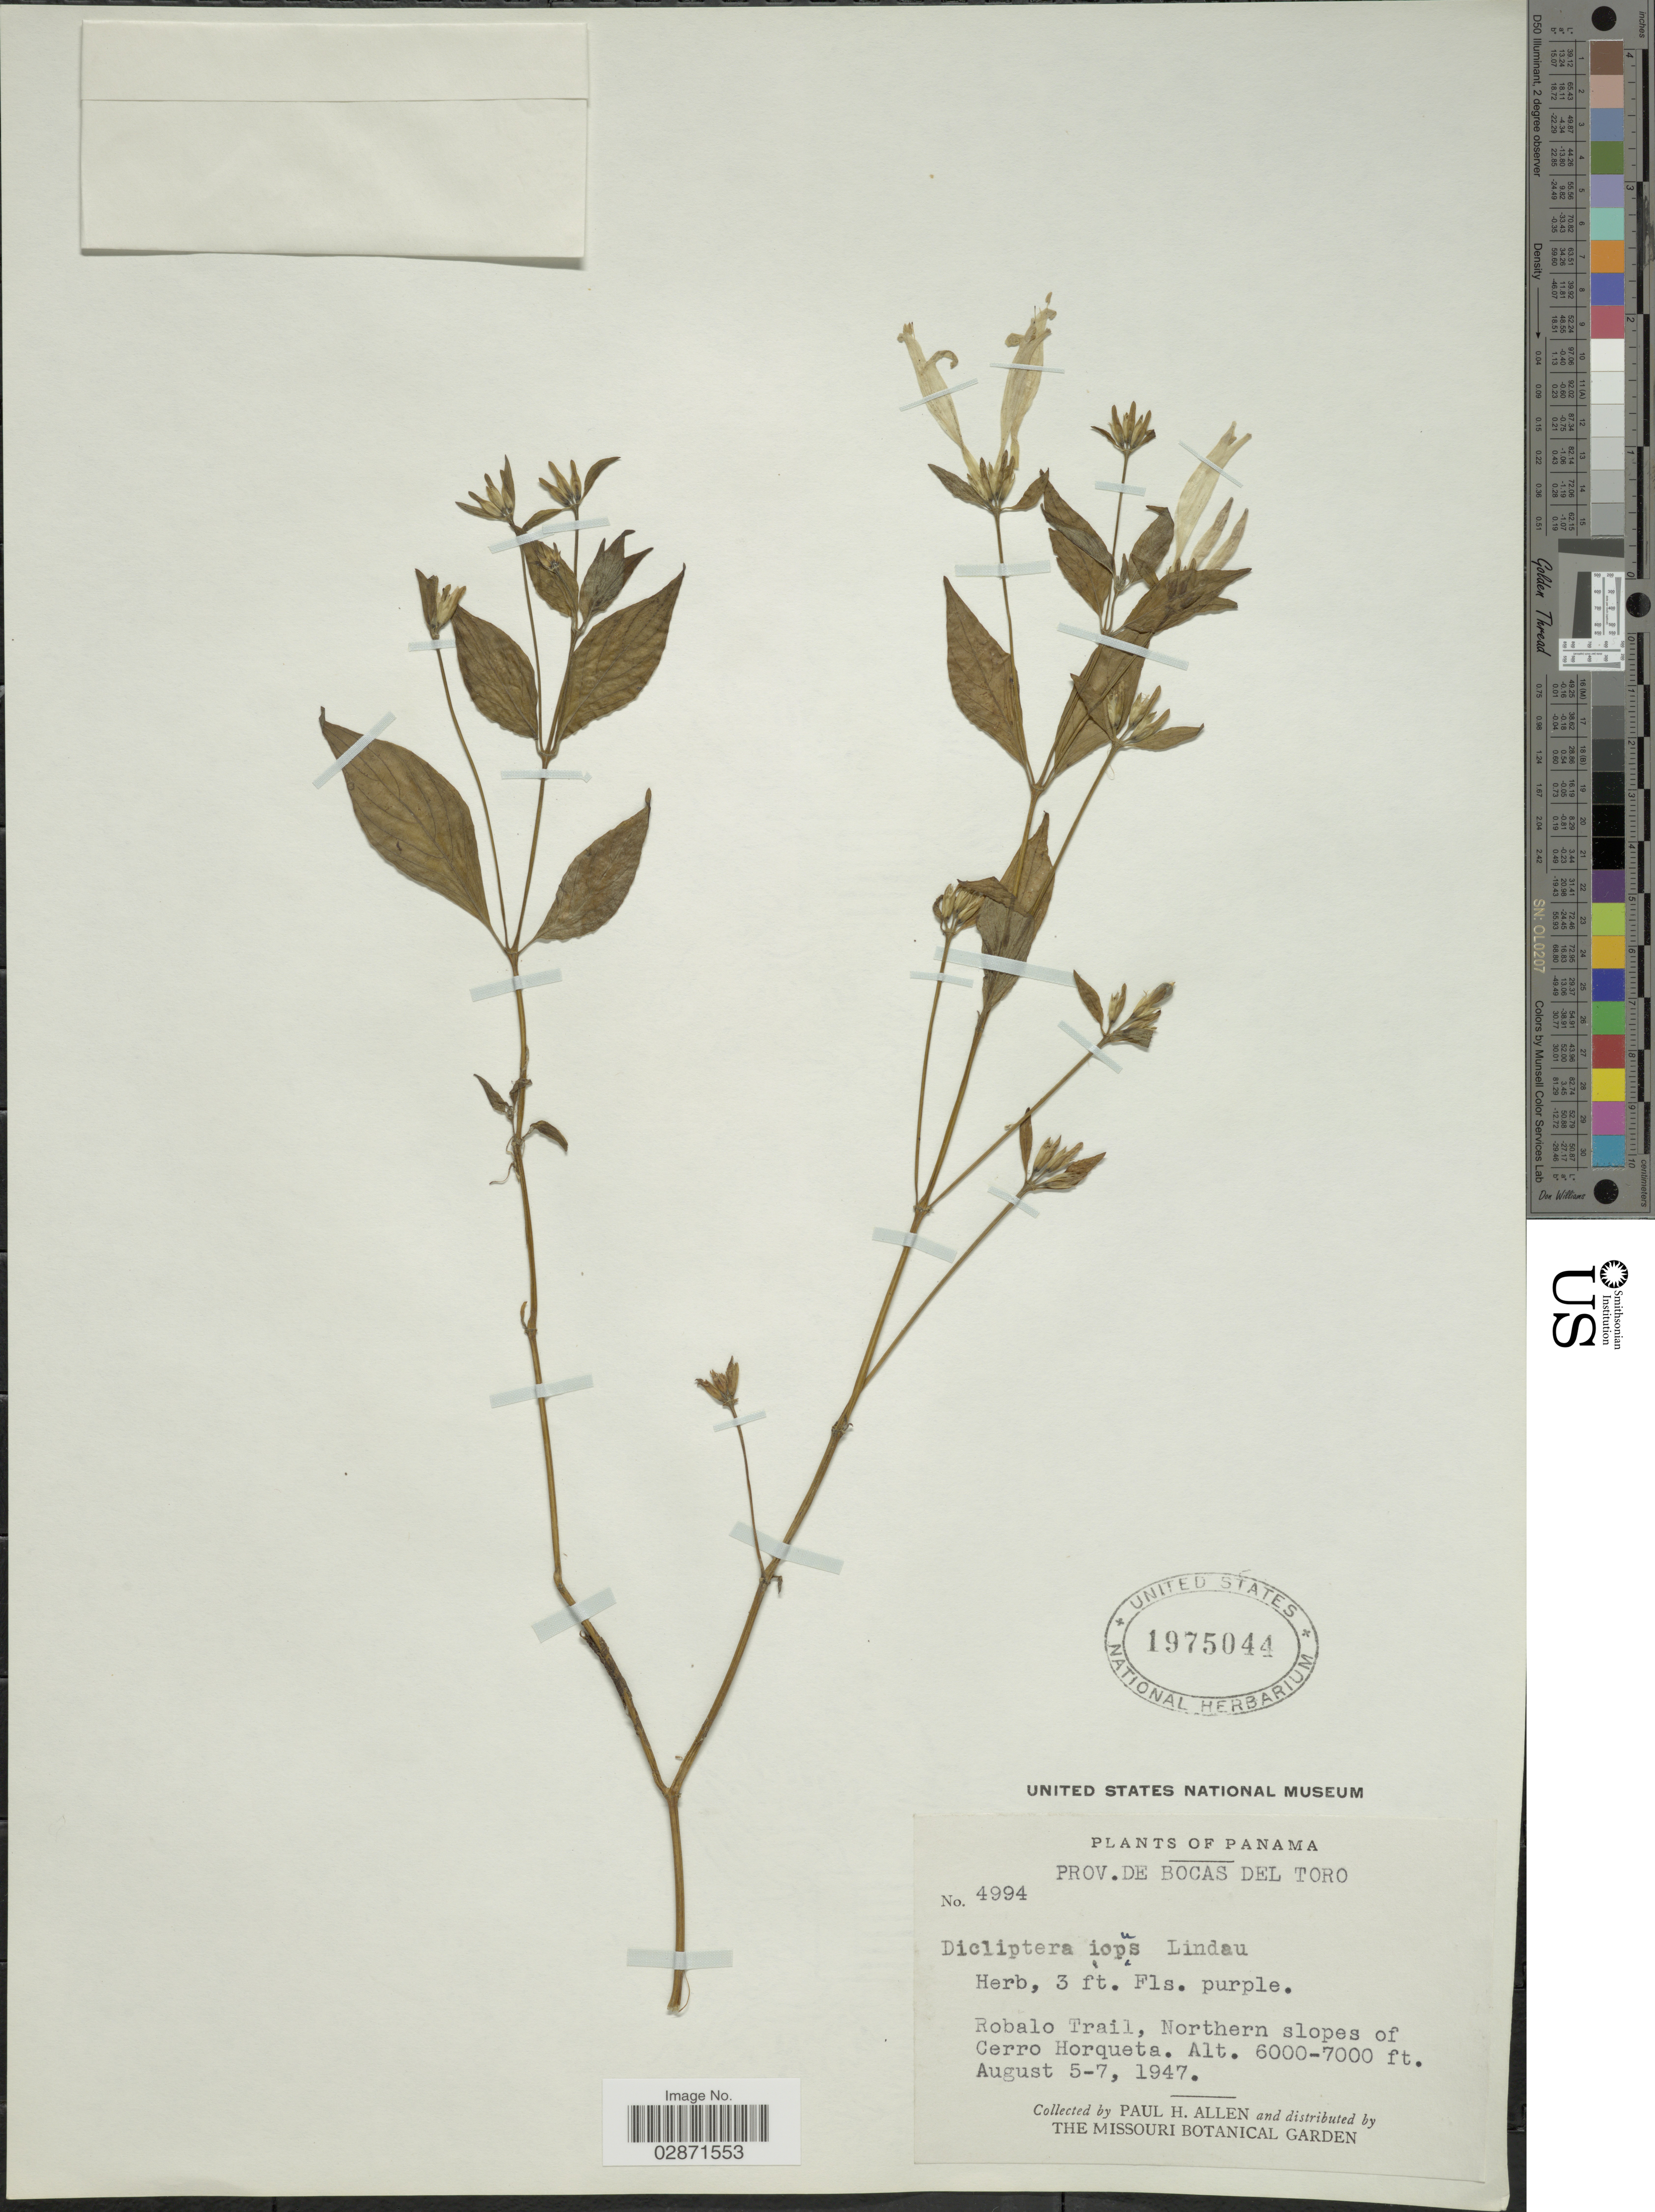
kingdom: Plantae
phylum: Tracheophyta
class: Magnoliopsida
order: Lamiales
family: Acanthaceae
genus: Dicliptera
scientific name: Dicliptera iopus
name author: Lindau in Pittier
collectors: P. H. Allen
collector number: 4994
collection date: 1947-08-05/1947-08-07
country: Panama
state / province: Bocas del Toro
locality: Prov. De Bocas del Toro, Robalo Trail, Northern slopes of Cerro Horqueta.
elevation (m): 1829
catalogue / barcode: US 1975044